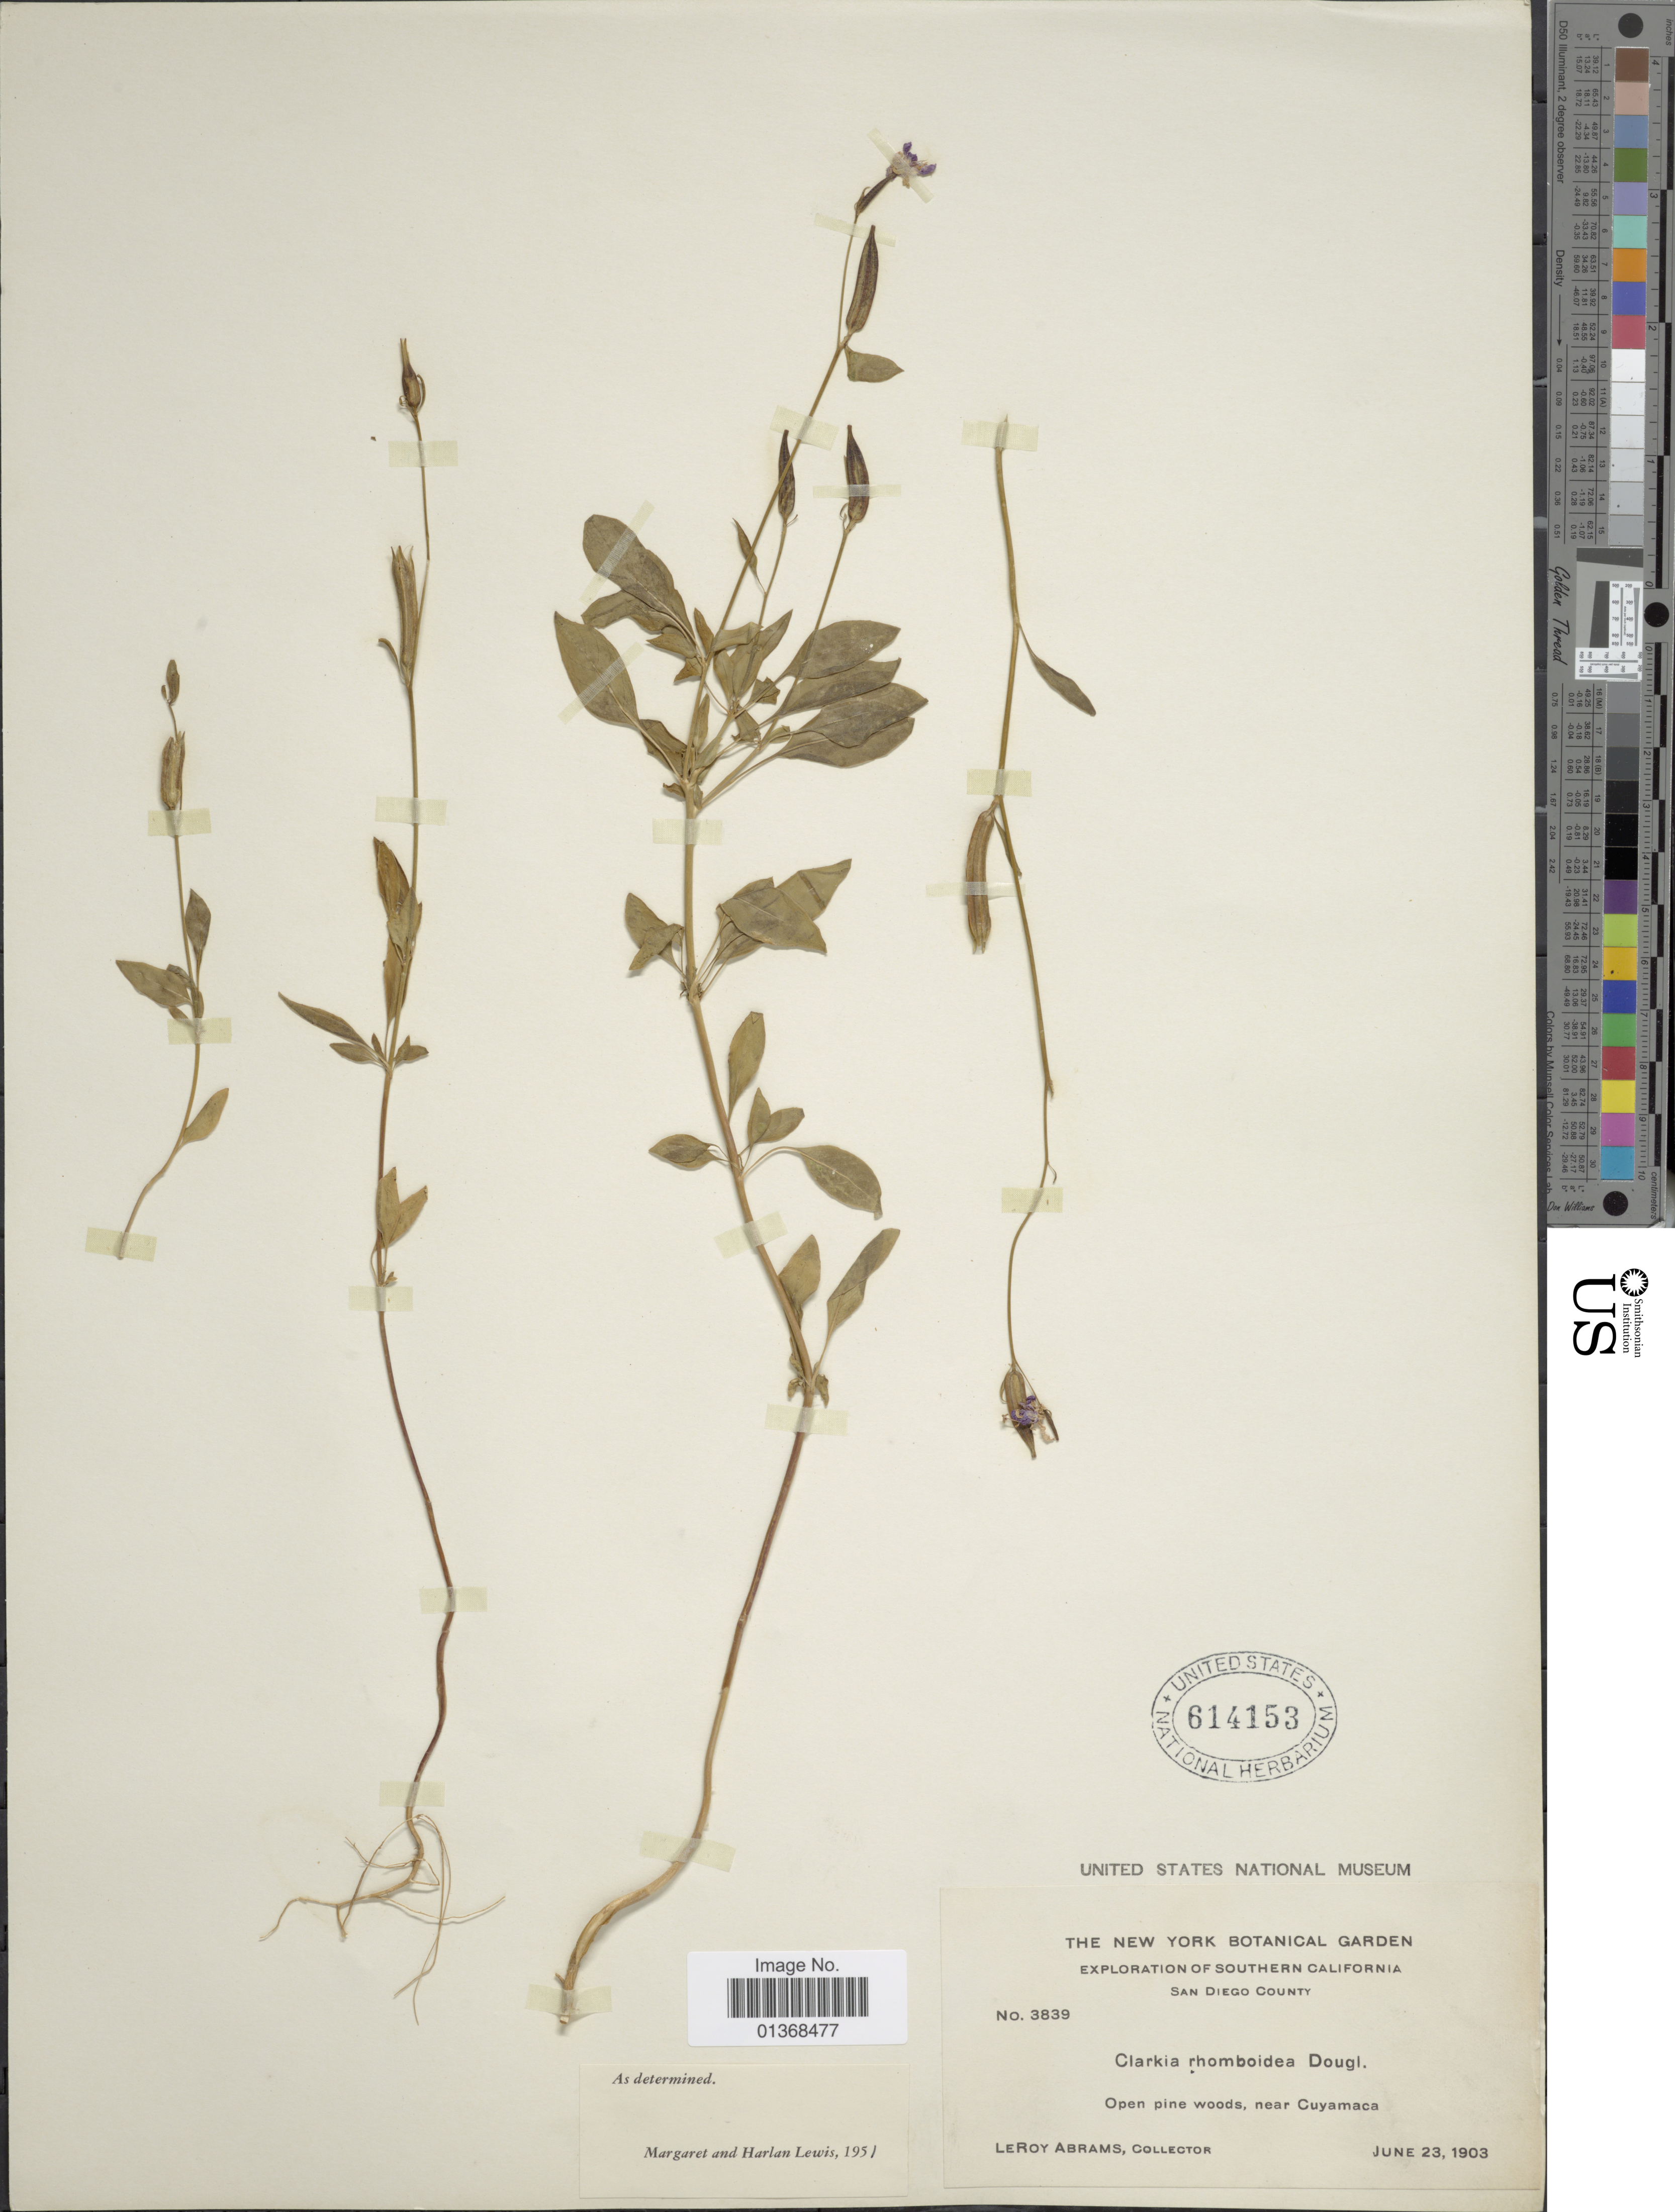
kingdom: Plantae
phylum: Tracheophyta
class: Magnoliopsida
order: Myrtales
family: Onagraceae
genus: Clarkia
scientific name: Clarkia rhomboidea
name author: Douglas ex Hook.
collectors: L. Abrams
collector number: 3839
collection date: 1903-06-23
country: United States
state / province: California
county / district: San Diego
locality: Southern California, San Diego County. Open pine woods, near Cuyamaca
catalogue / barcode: US 614153